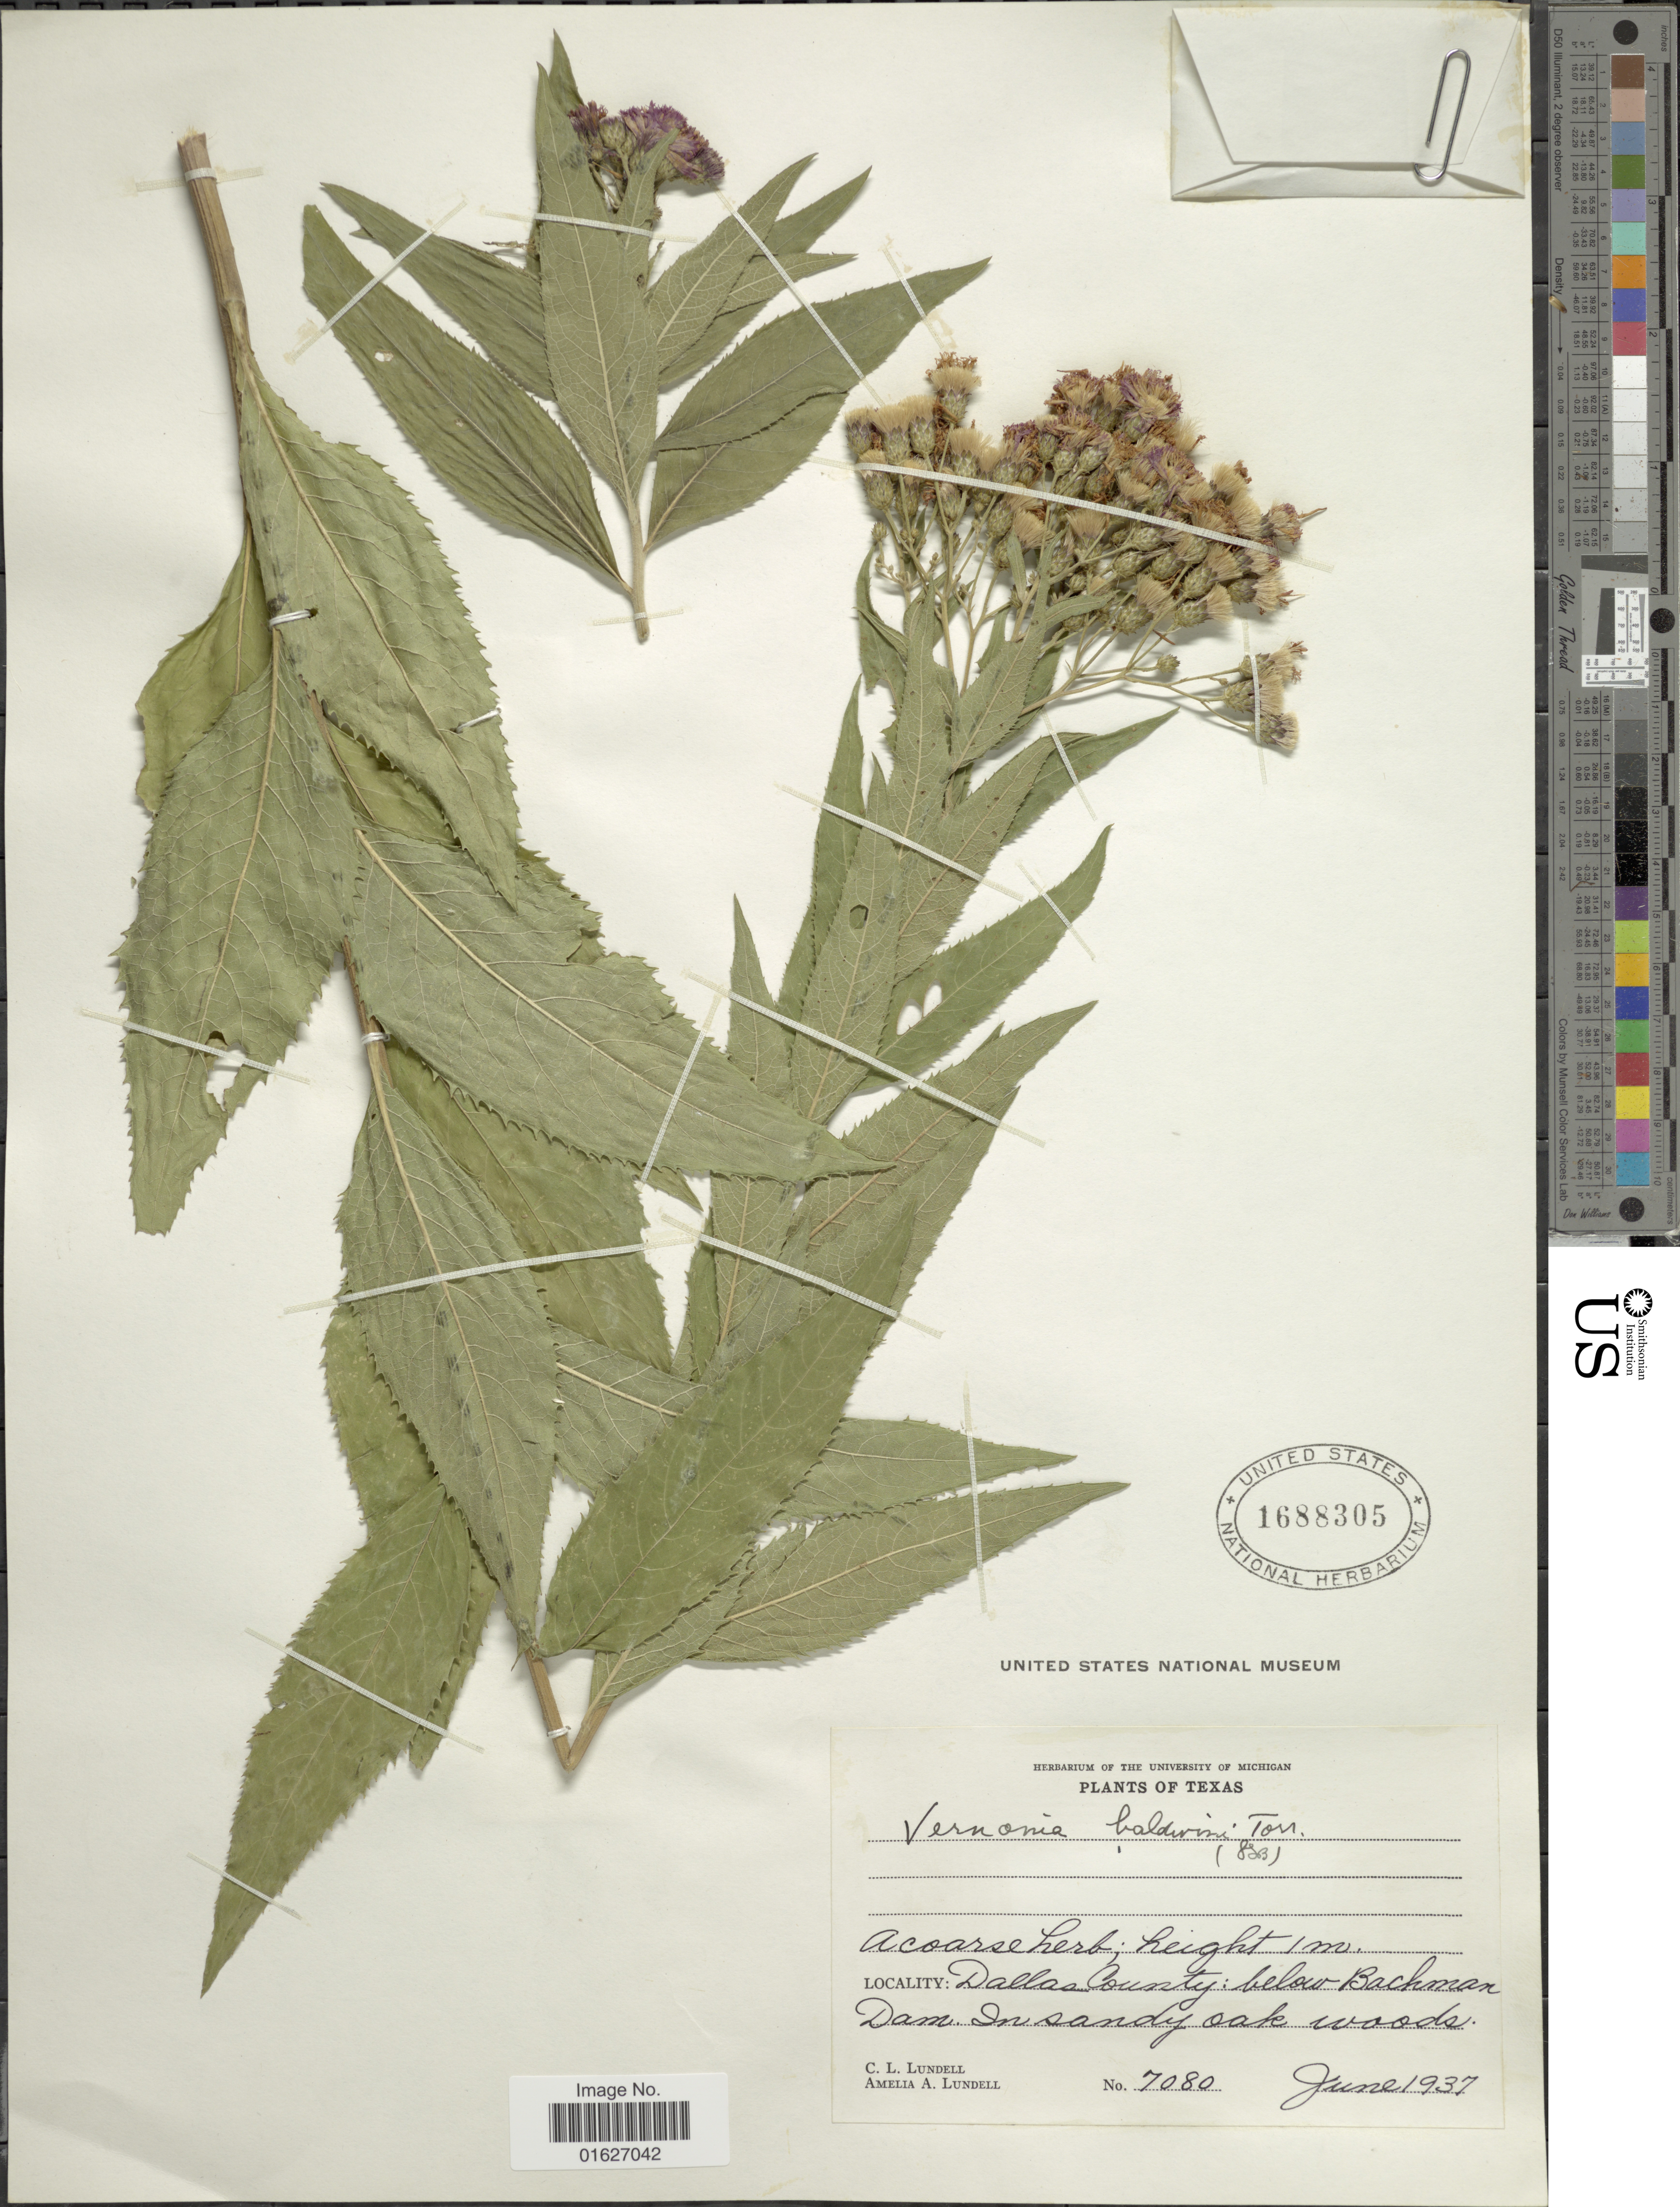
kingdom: Plantae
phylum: Tracheophyta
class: Magnoliopsida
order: Asterales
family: Asteraceae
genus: Vernonia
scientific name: Vernonia baldwinii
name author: Torr.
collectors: C. L. Lundell & A. A. Lundell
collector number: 7080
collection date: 1937-06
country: United States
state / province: Texas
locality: Dallas County: below Backman Dam.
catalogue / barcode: US 1688305